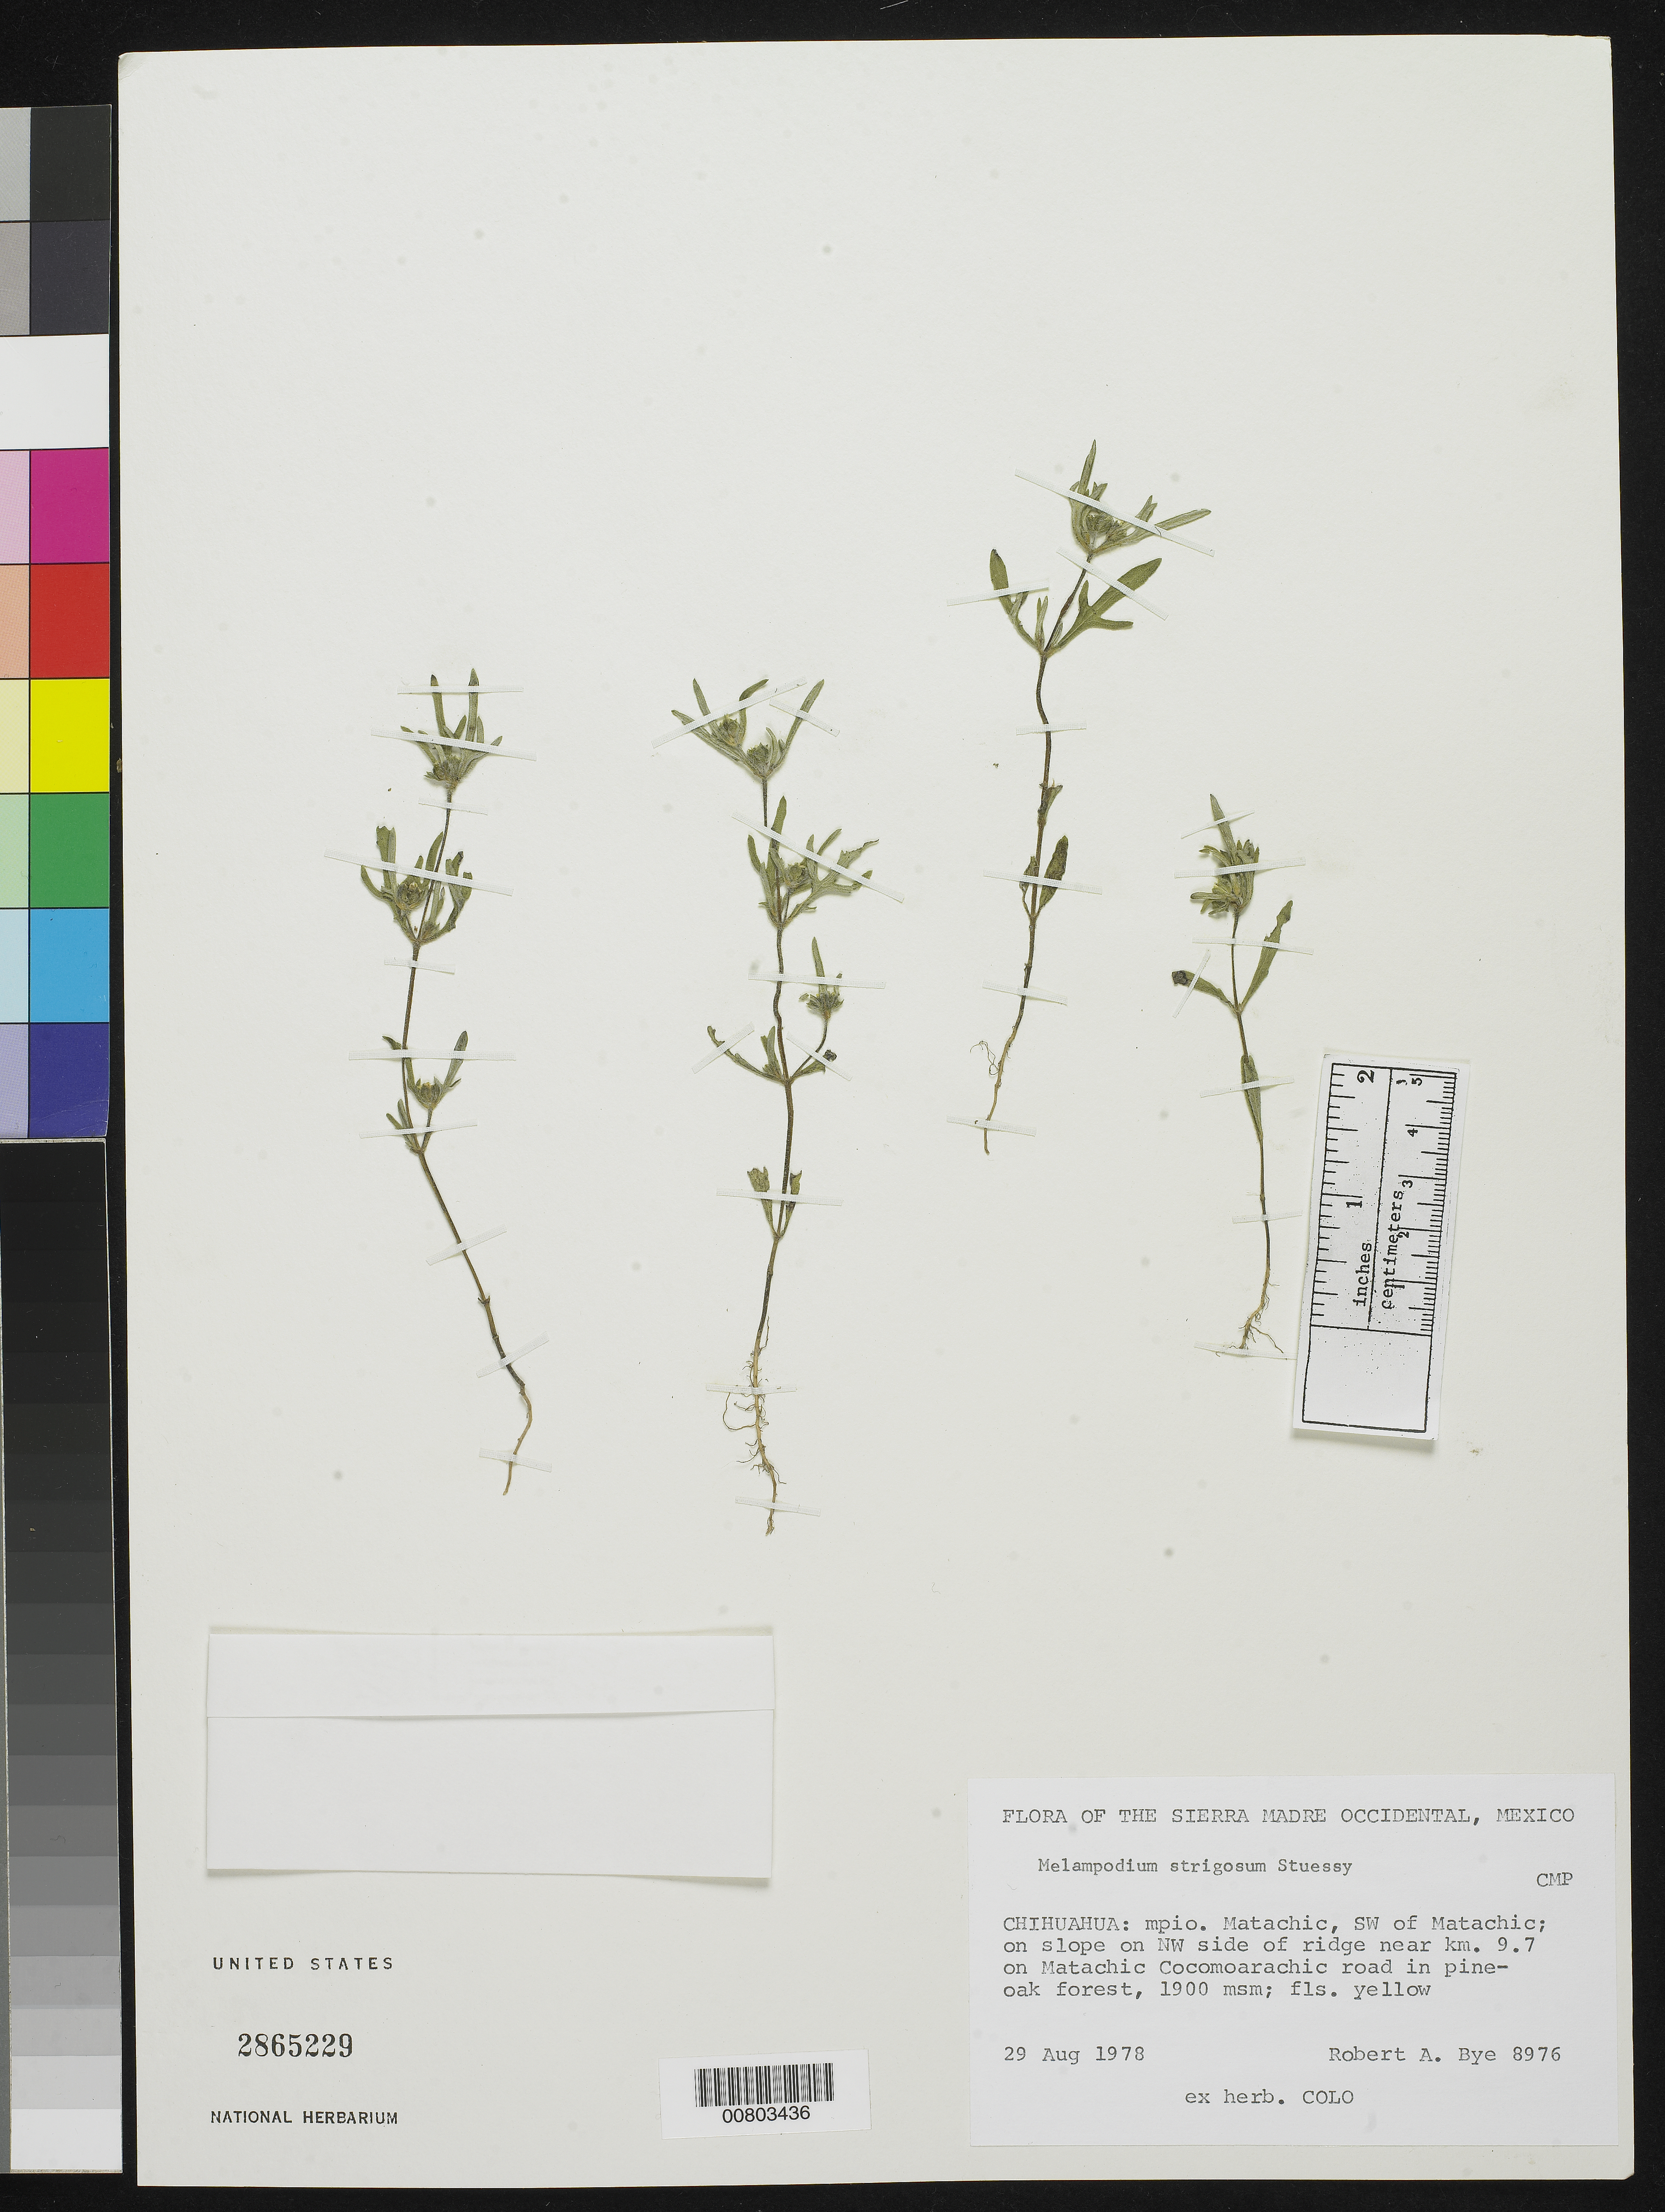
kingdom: Plantae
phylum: Tracheophyta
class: Magnoliopsida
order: Asterales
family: Asteraceae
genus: Melampodium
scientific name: Melampodium strigosum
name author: Stuessy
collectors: R. A. Bye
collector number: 8976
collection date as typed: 29 Aug 1978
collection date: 1978-08-29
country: Mexico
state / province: Chihuahua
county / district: Matachic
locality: SW of Matachic;on slope on NW side of ridge near Km. 9.7 on Matachic - Cocomoarachic road.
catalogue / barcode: US 2865229